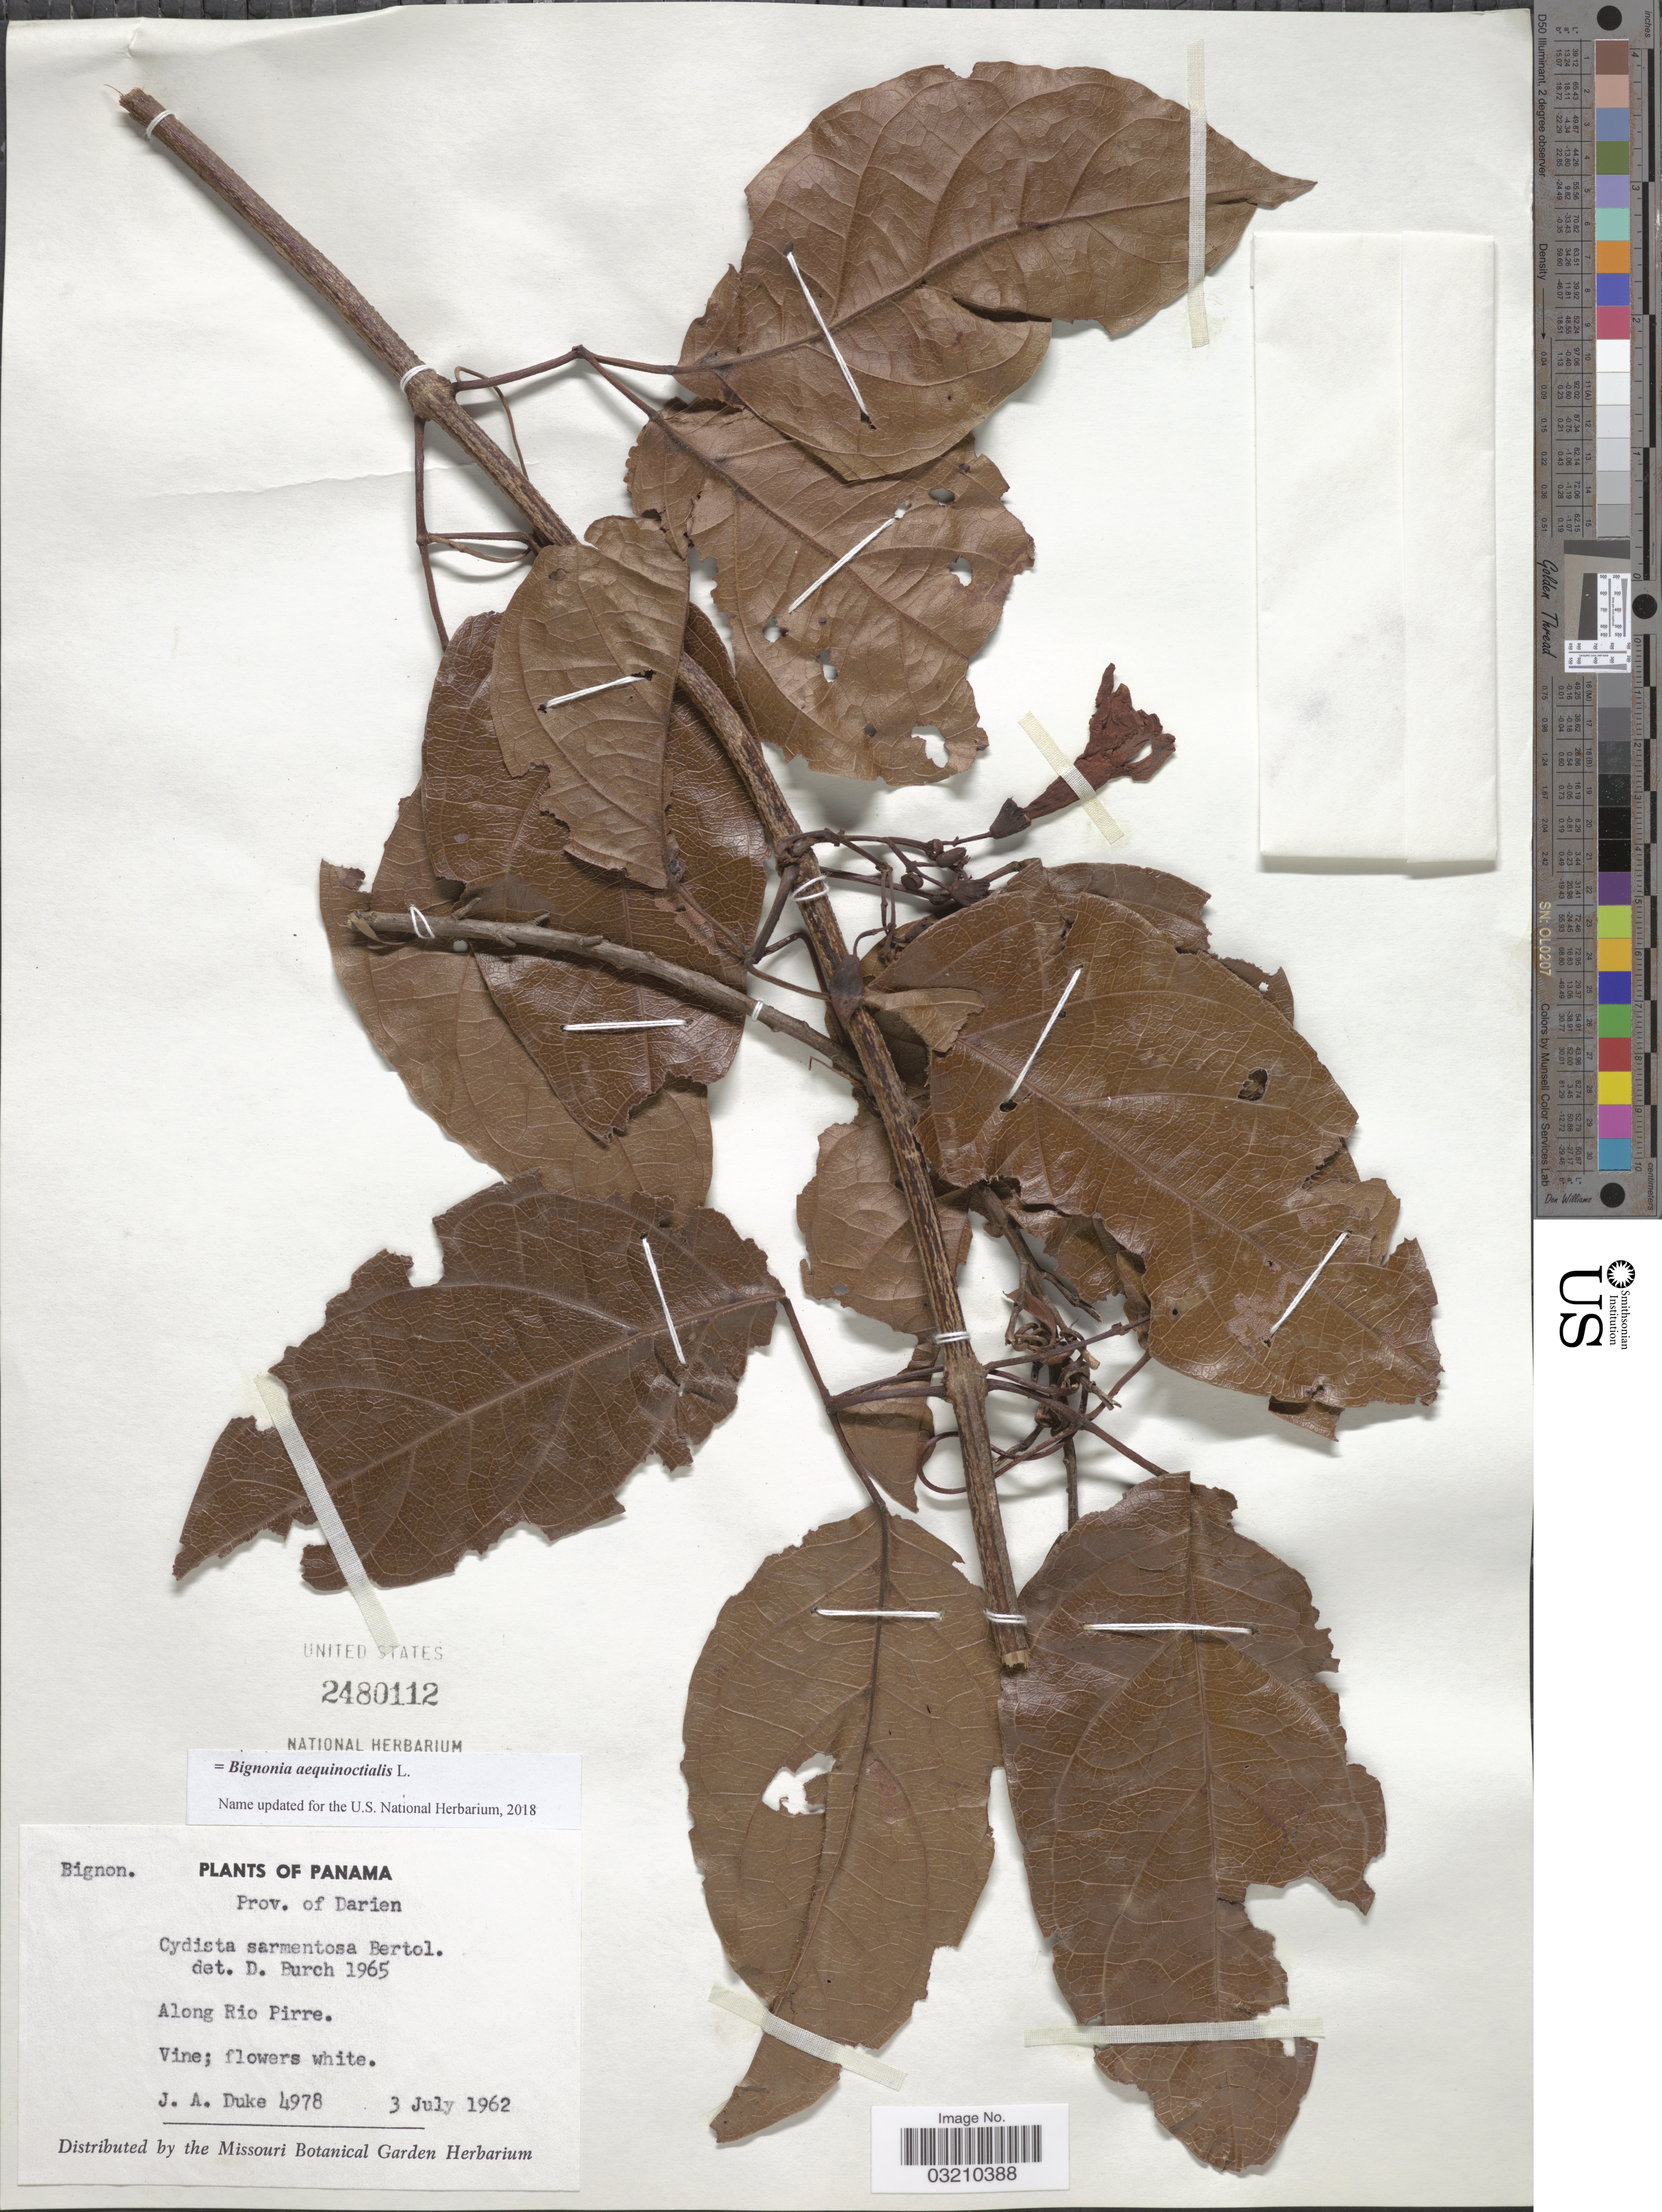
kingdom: Plantae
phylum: Tracheophyta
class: Magnoliopsida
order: Lamiales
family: Bignoniaceae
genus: Bignonia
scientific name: Bignonia aequinoctialis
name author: L.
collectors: J. A. Duke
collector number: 4978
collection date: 1962-07-03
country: Panama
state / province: Darién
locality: Along Rio Pirre.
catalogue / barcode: US 2480112